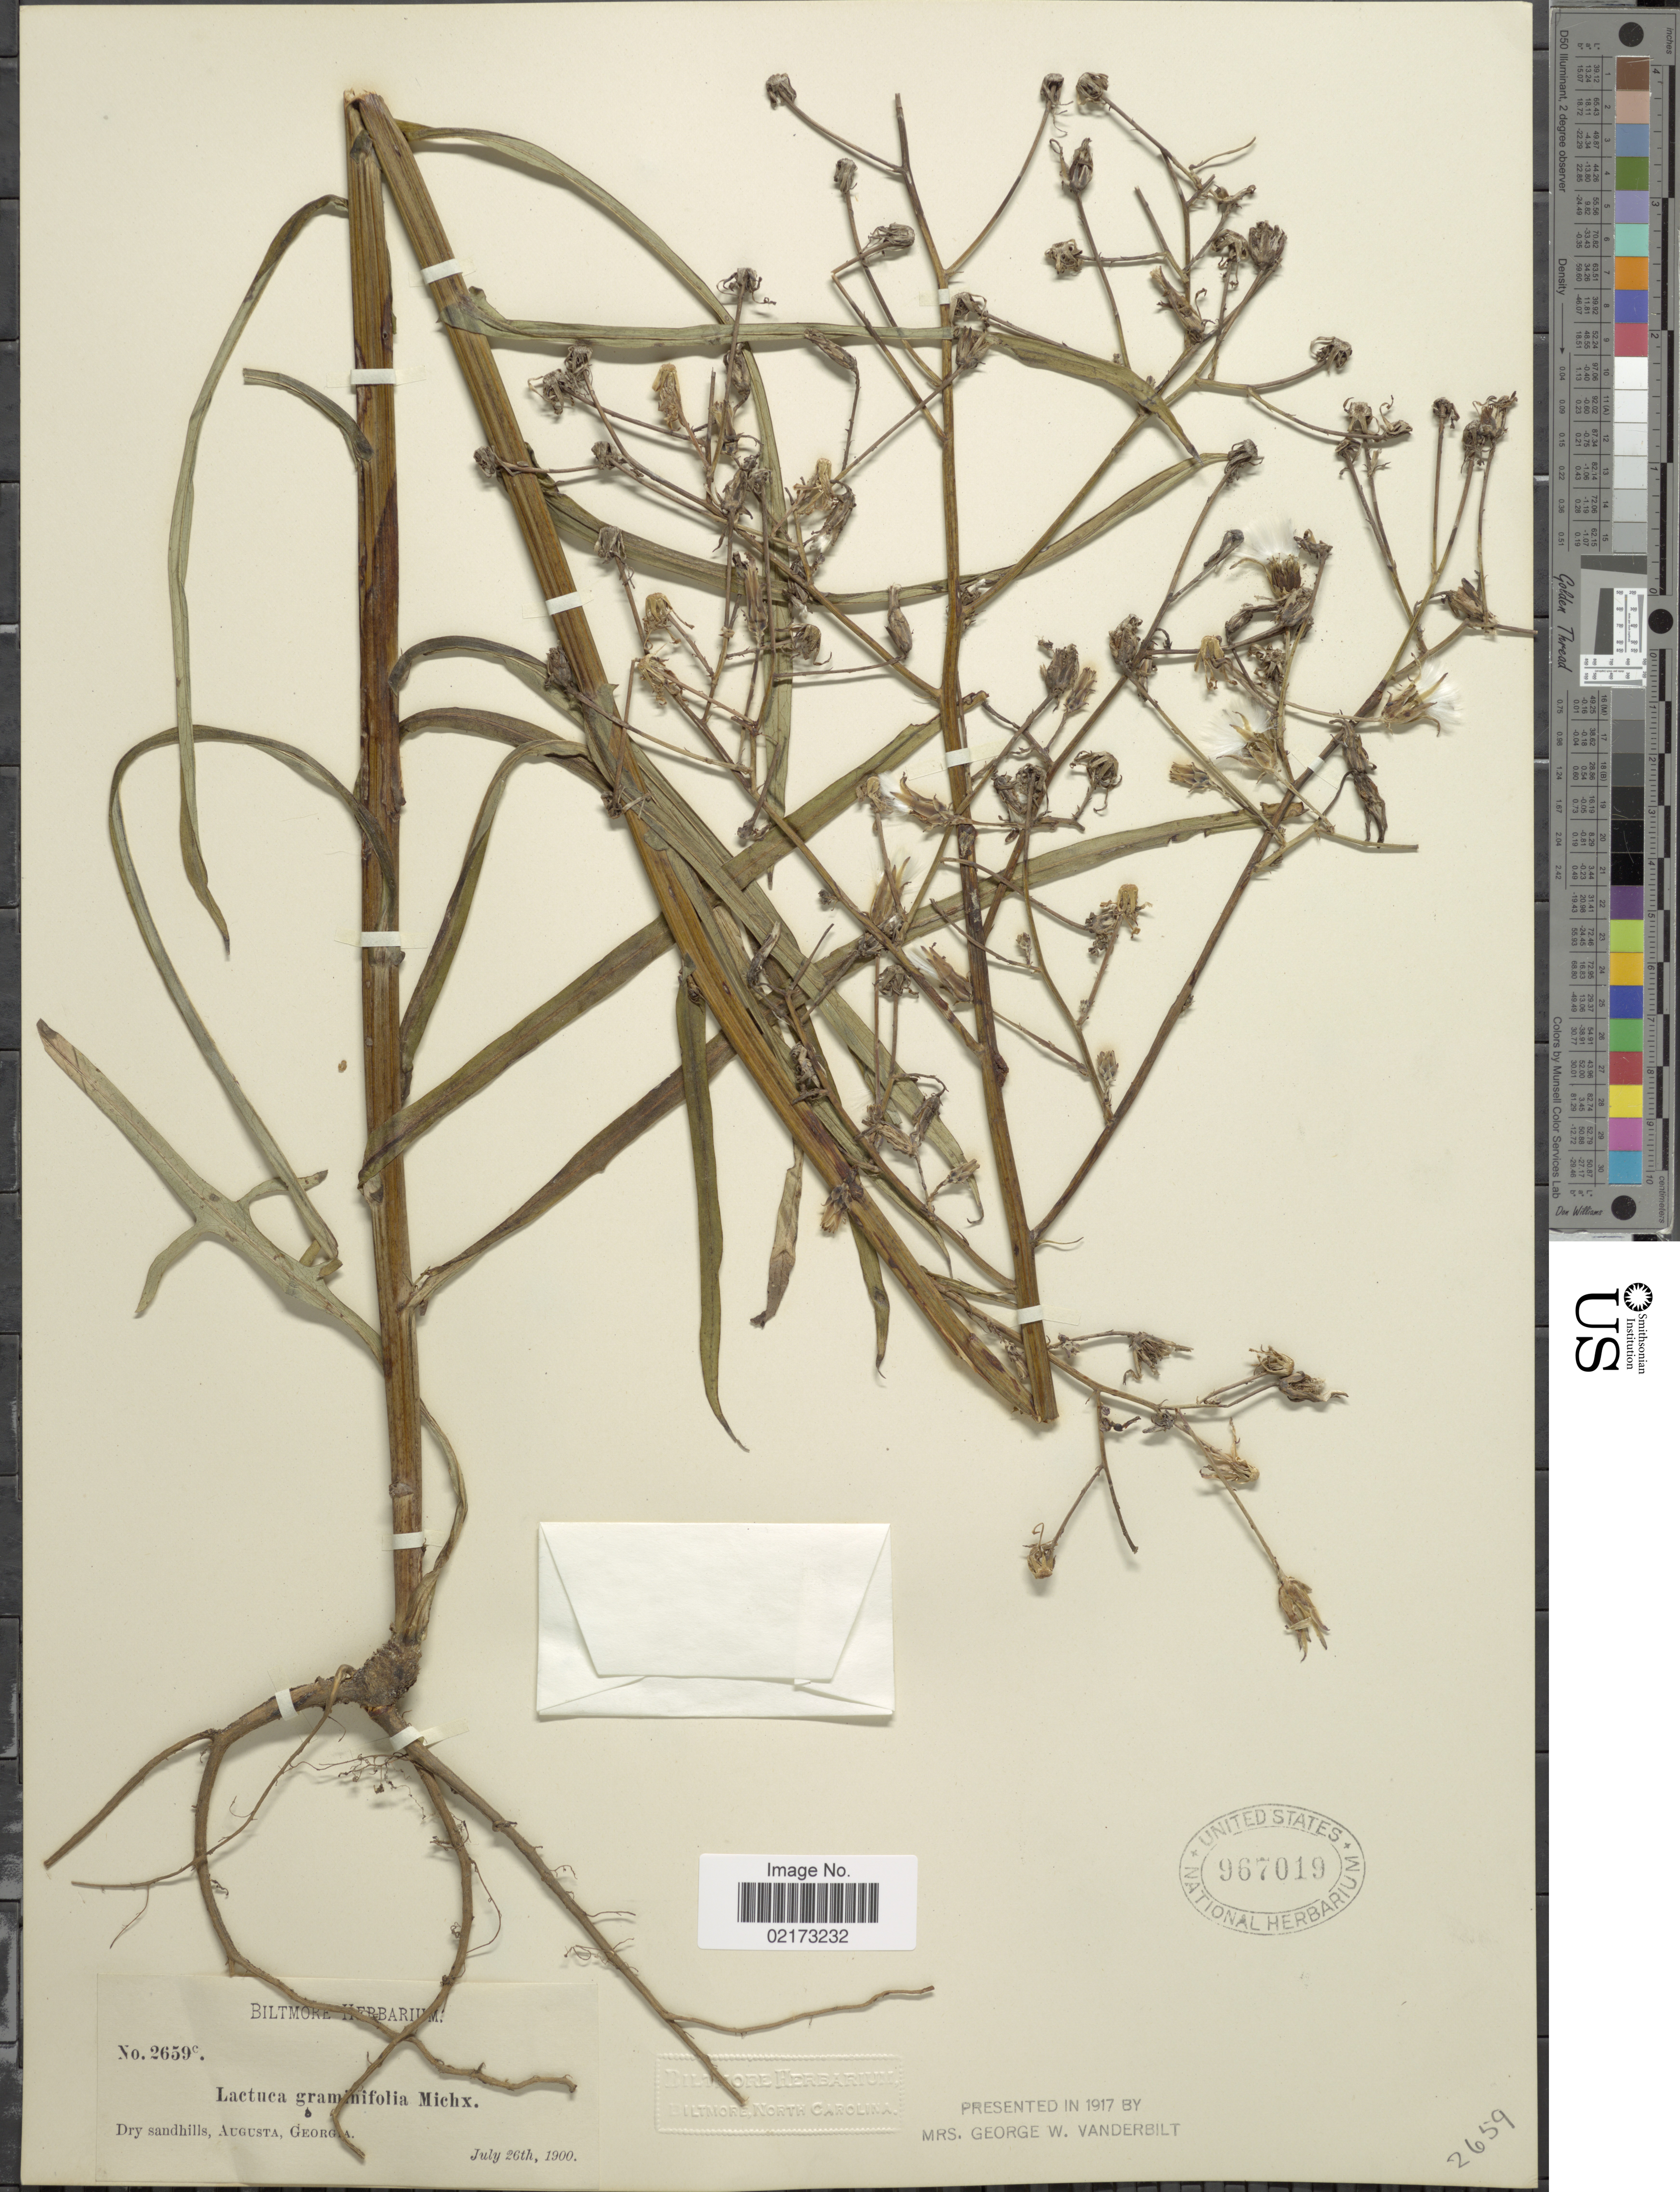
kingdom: Plantae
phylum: Tracheophyta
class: Magnoliopsida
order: Asterales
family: Asteraceae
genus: Lactuca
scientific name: Lactuca graminifolia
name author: Michx.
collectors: ex herb. Biltmore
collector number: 2659c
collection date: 1900-07-26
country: United States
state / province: Georgia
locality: Augusta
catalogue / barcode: US 967019